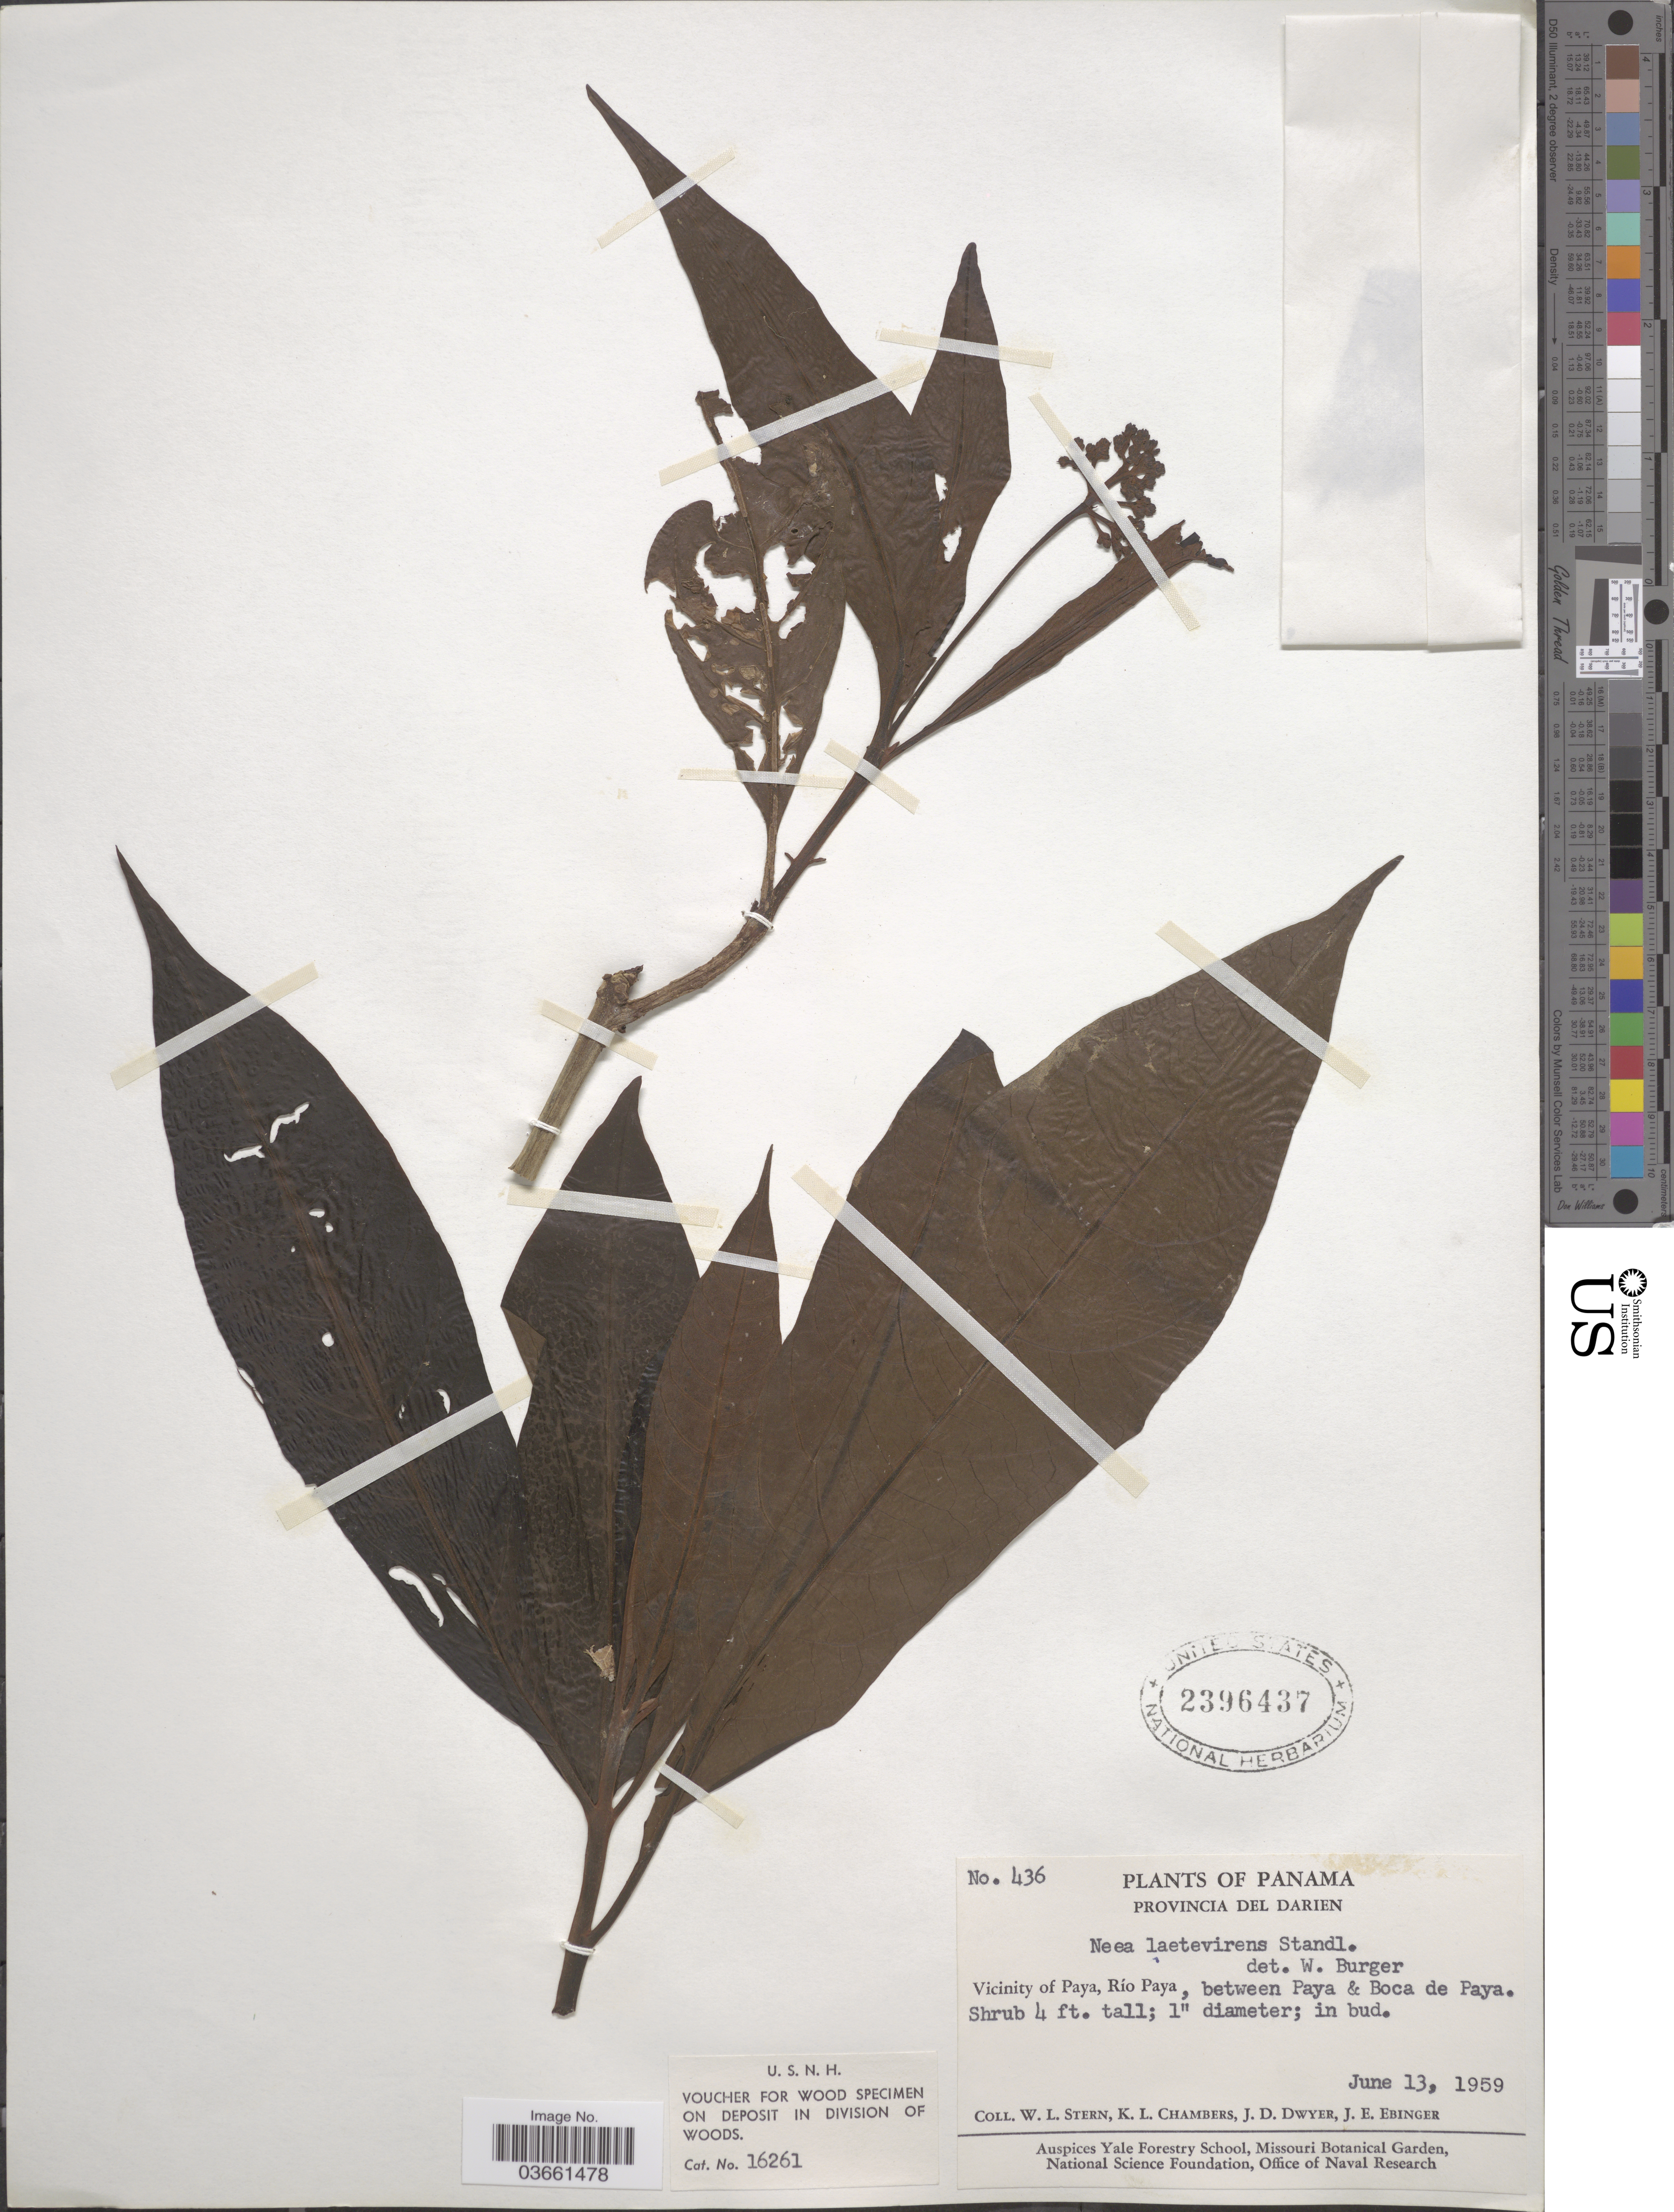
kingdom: Plantae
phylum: Tracheophyta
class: Magnoliopsida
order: Caryophyllales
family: Nyctaginaceae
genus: Neea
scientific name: Neea laetevirens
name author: Standl.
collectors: W. L. Stern, K. Chambers, J. D. Dwyer & J. Ebinger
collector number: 436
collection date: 1959-06-13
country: Panama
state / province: Darién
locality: Vicinity of Paya, Río Paya, between Paya & Boca de Paya.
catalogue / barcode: US 2396437